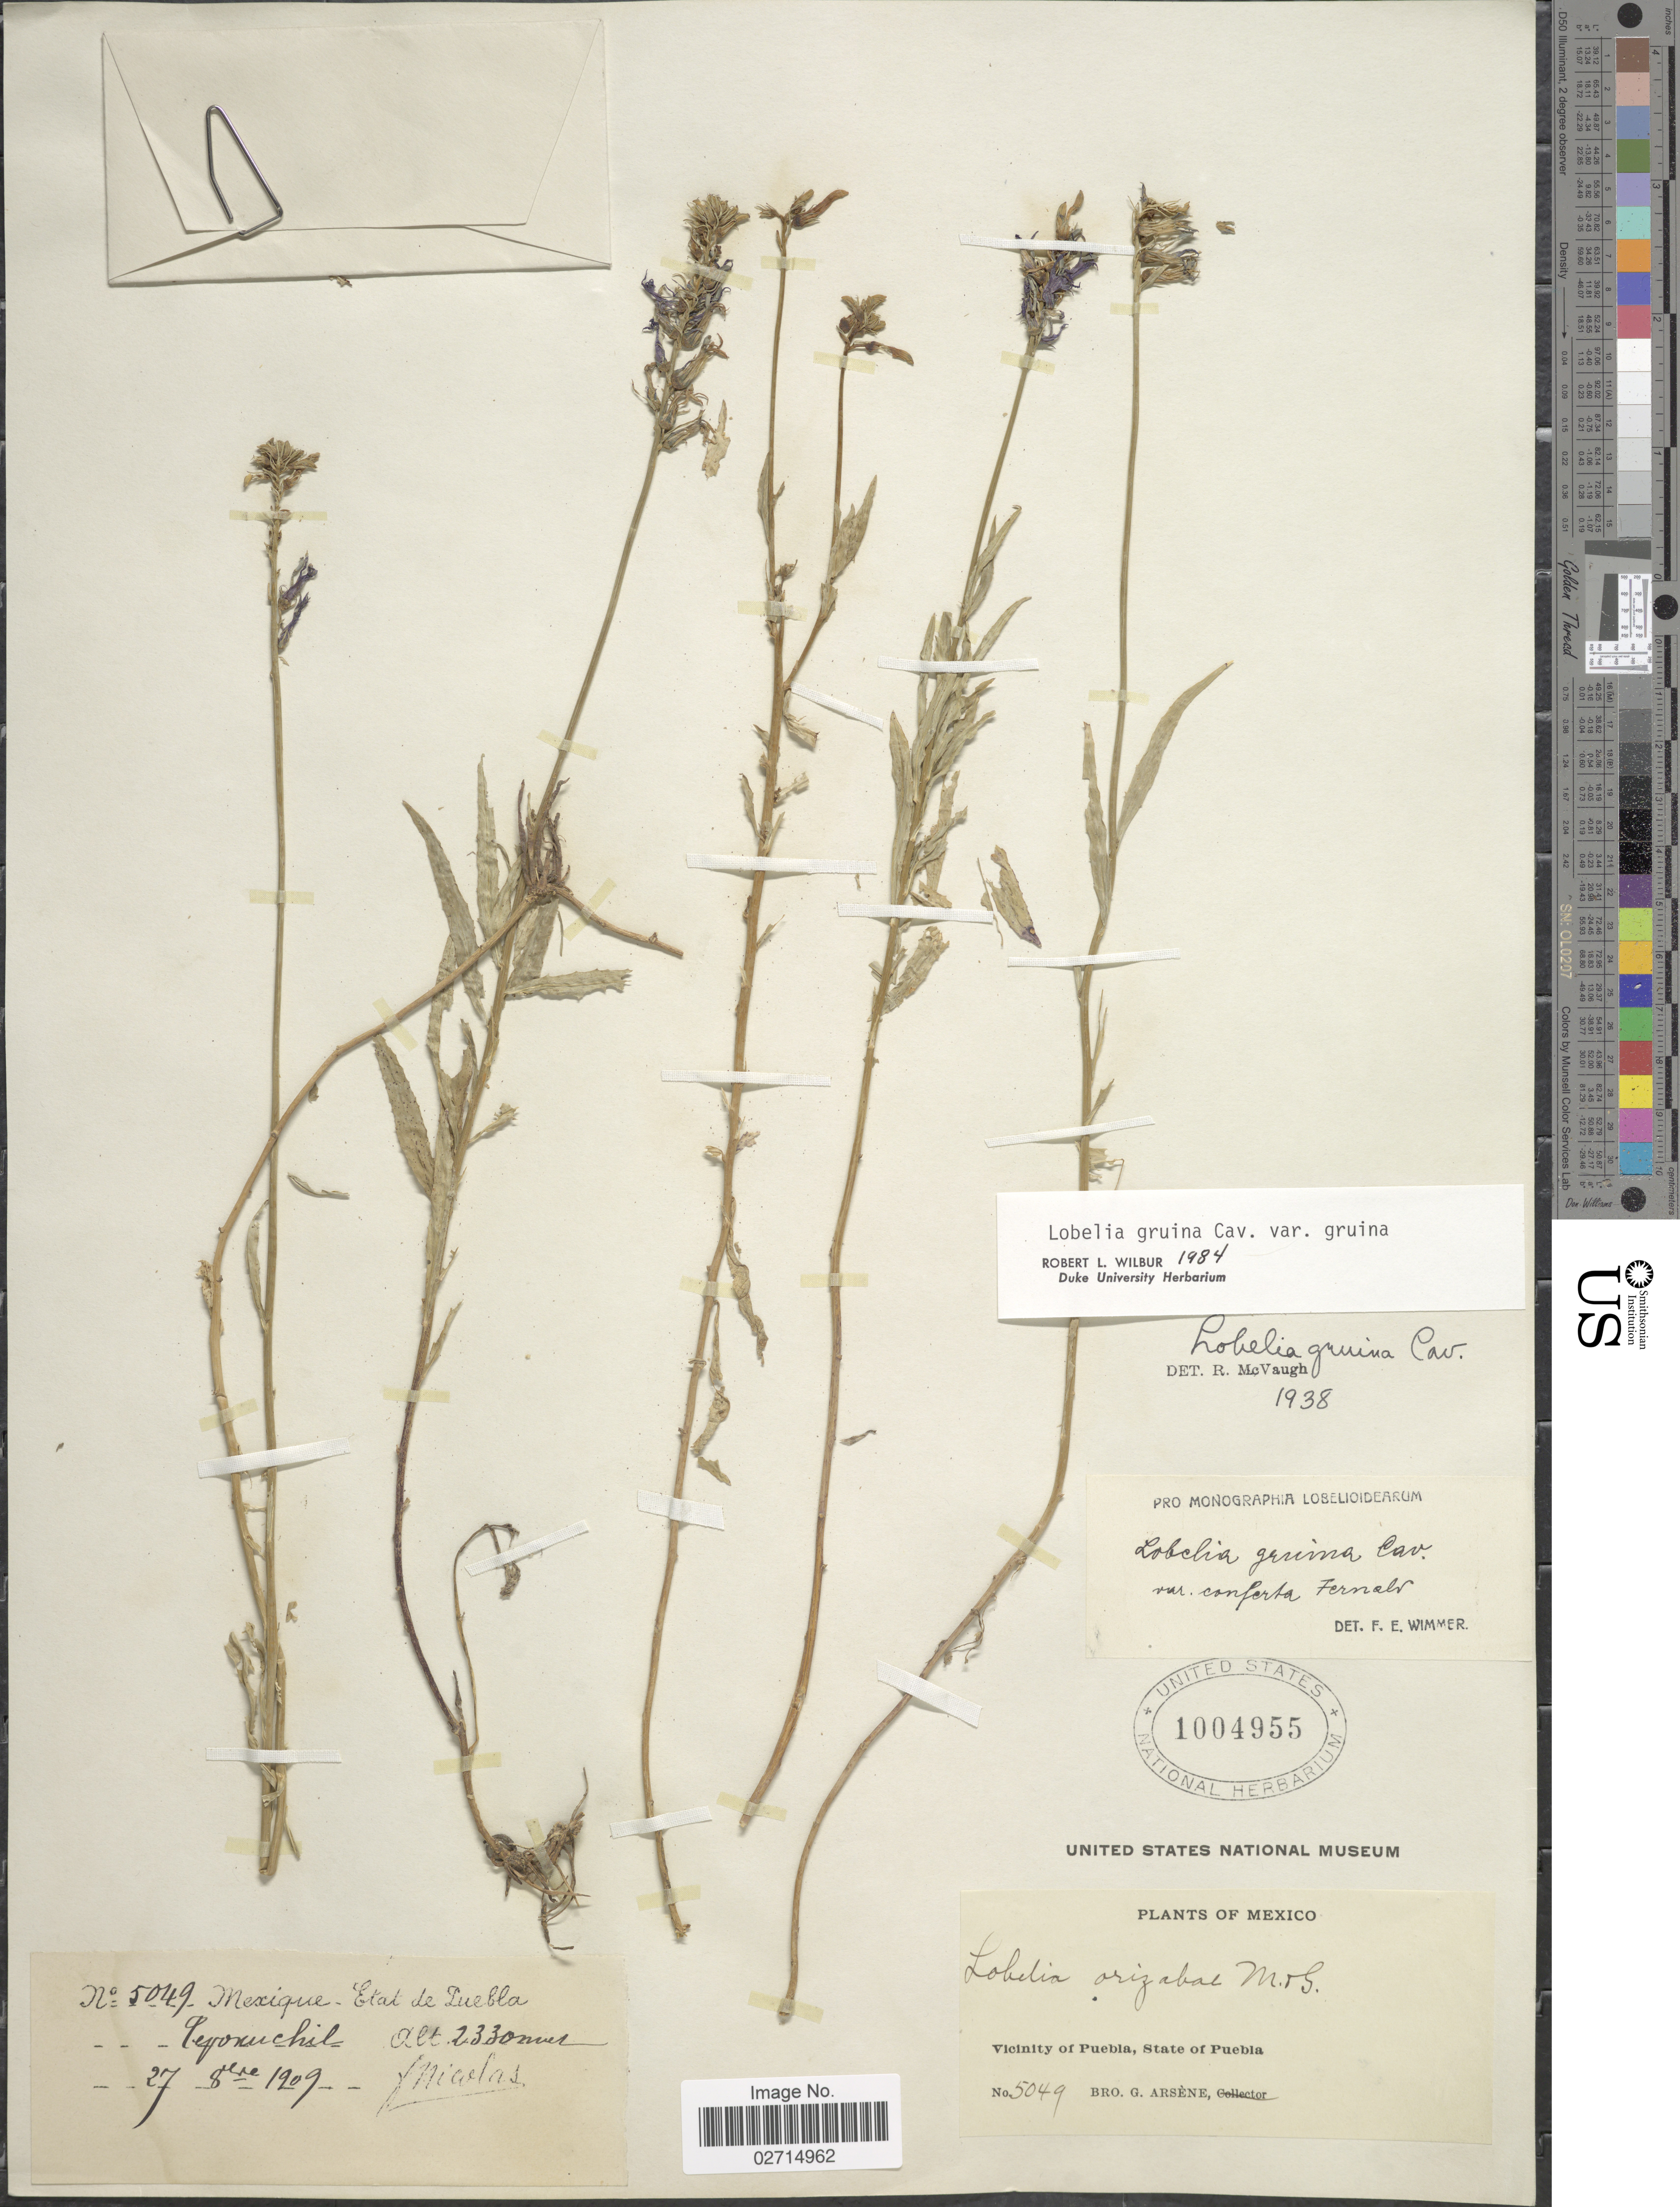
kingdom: Plantae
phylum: Tracheophyta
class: Magnoliopsida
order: Asterales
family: Campanulaceae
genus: Lobelia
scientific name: Lobelia gruina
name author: Cav.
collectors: Bro. G. Arsène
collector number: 5049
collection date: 1909-02-27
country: Mexico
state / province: Puebla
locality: Vicinity of Puebla, State of Puebla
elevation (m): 2330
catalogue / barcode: US 1004955